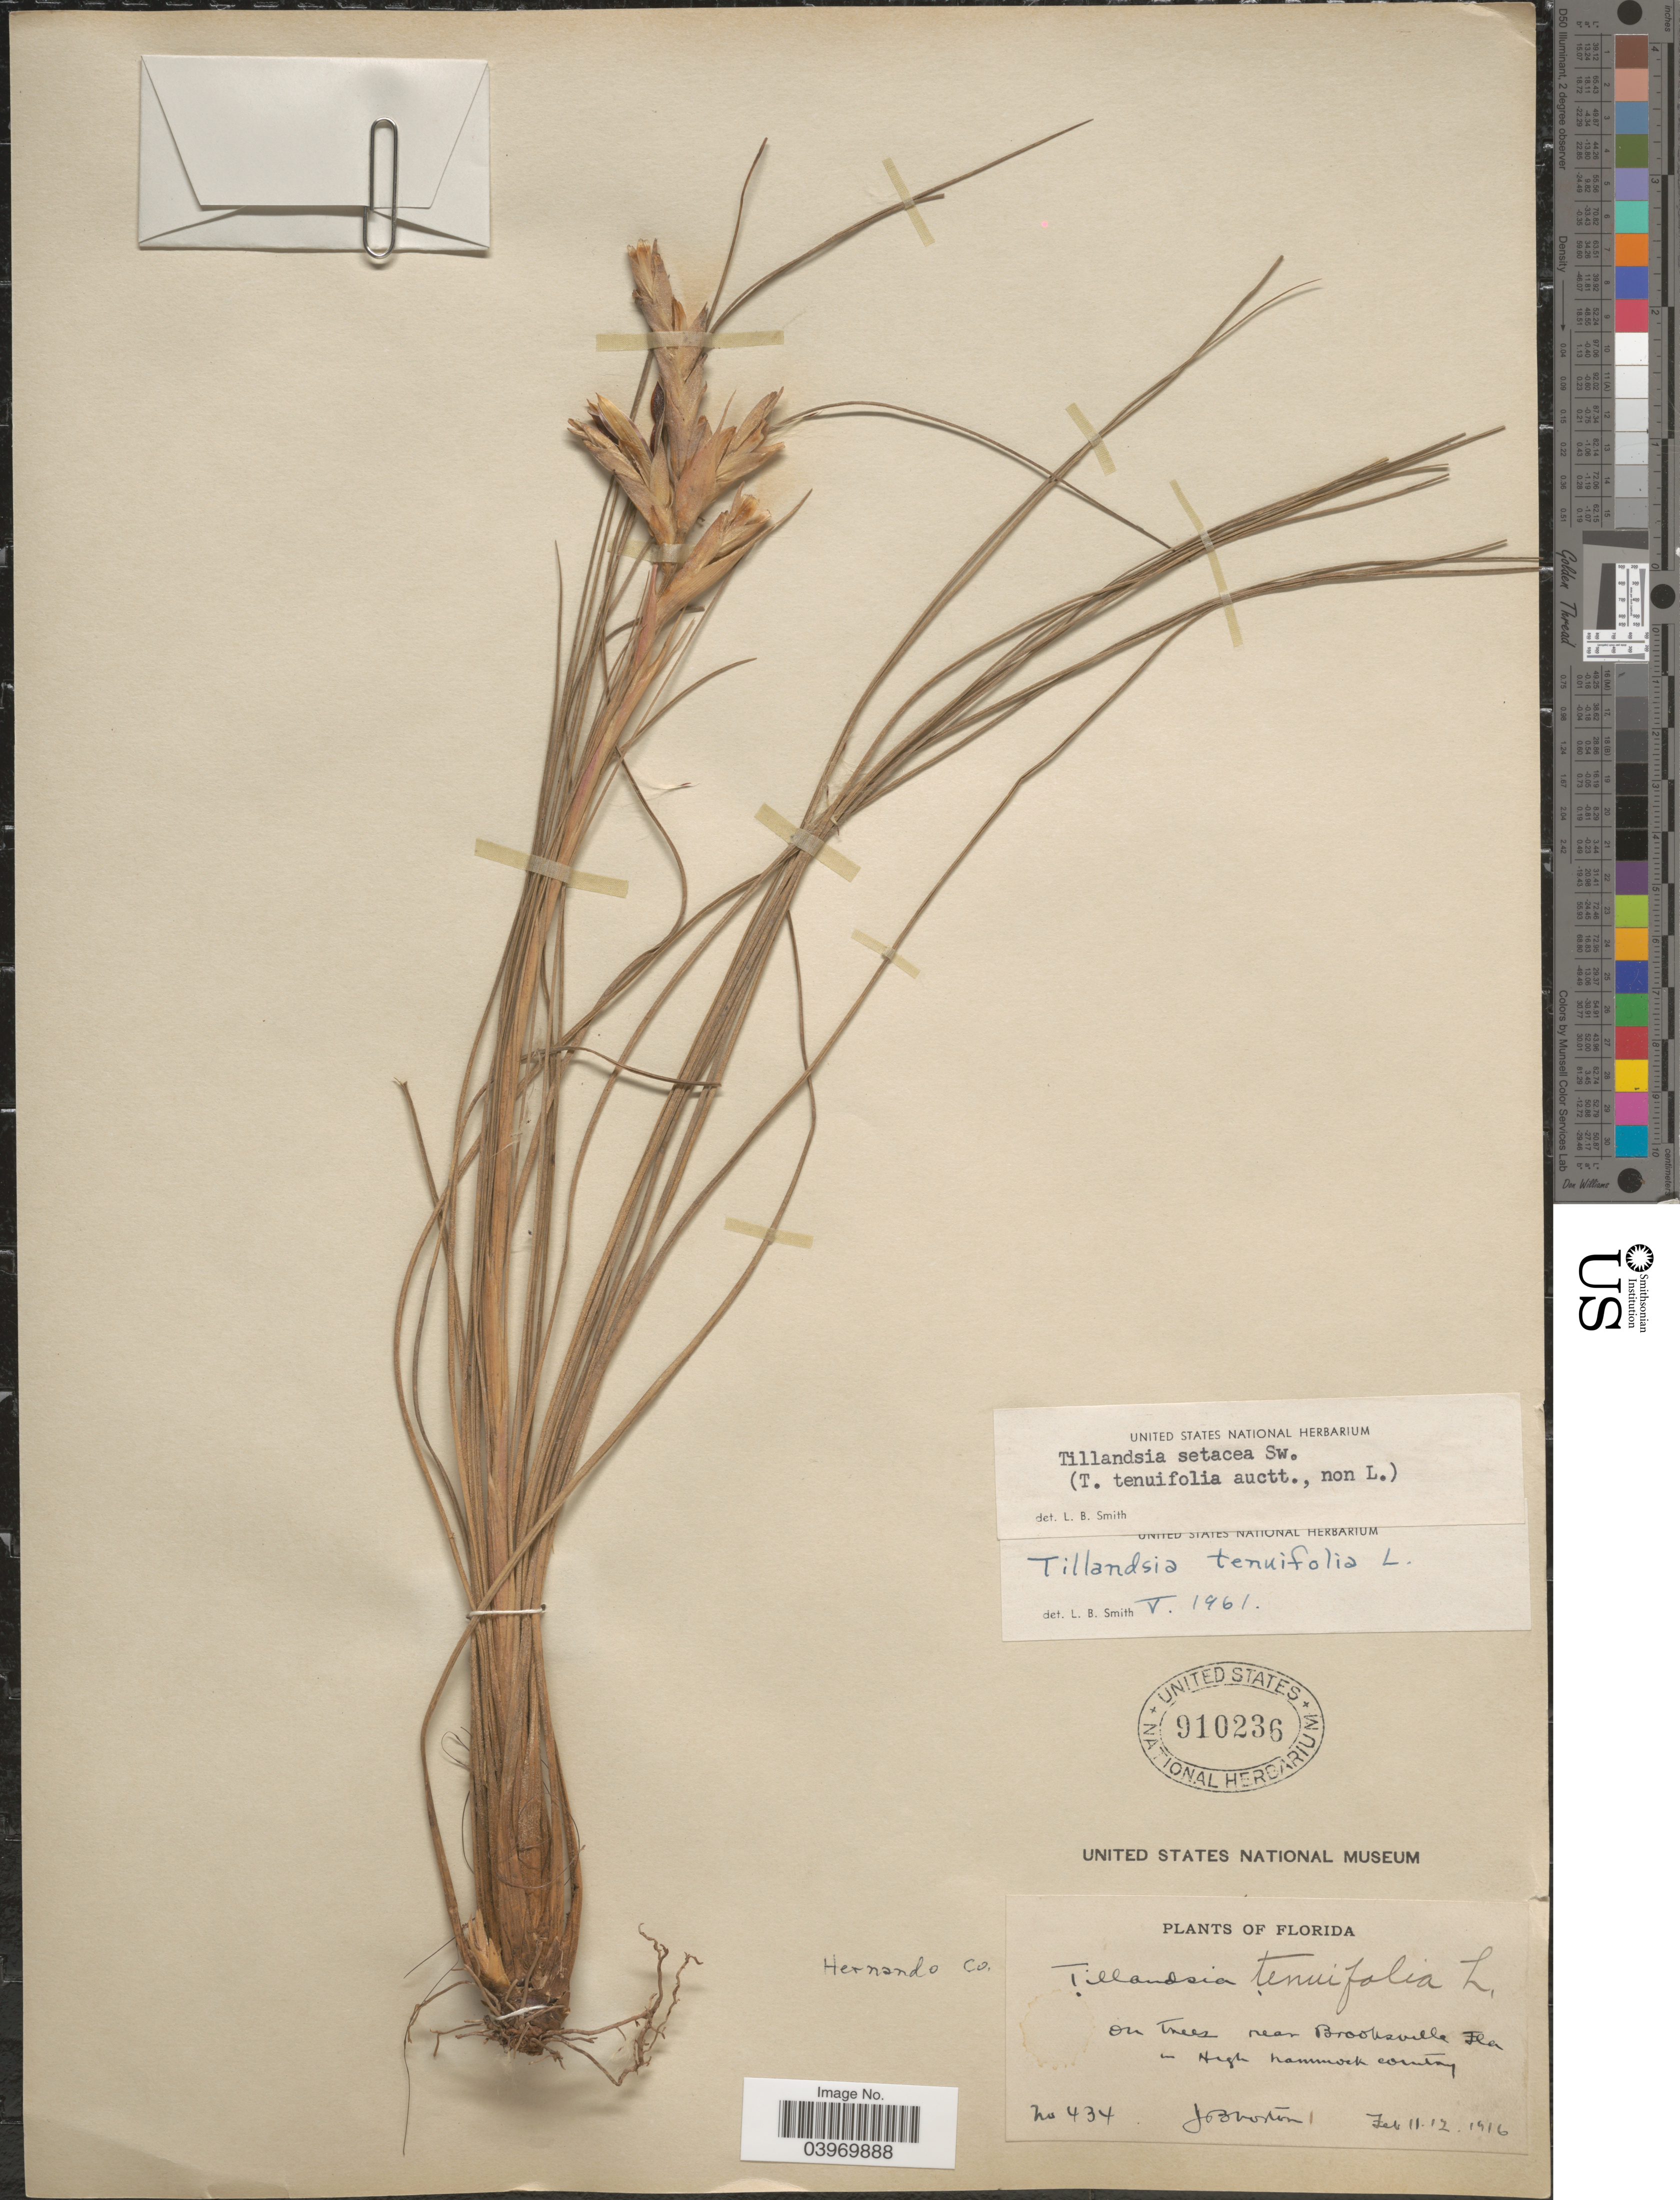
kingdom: Plantae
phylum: Tracheophyta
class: Liliopsida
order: Poales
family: Bromeliaceae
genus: Tillandsia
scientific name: Tillandsia setacea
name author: Sw.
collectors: J. B. Norton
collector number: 434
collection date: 1916-02-11/1916-02-12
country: United States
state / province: Florida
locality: Near Brooksville in High hammock county. Hernando Co.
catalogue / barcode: US 910236